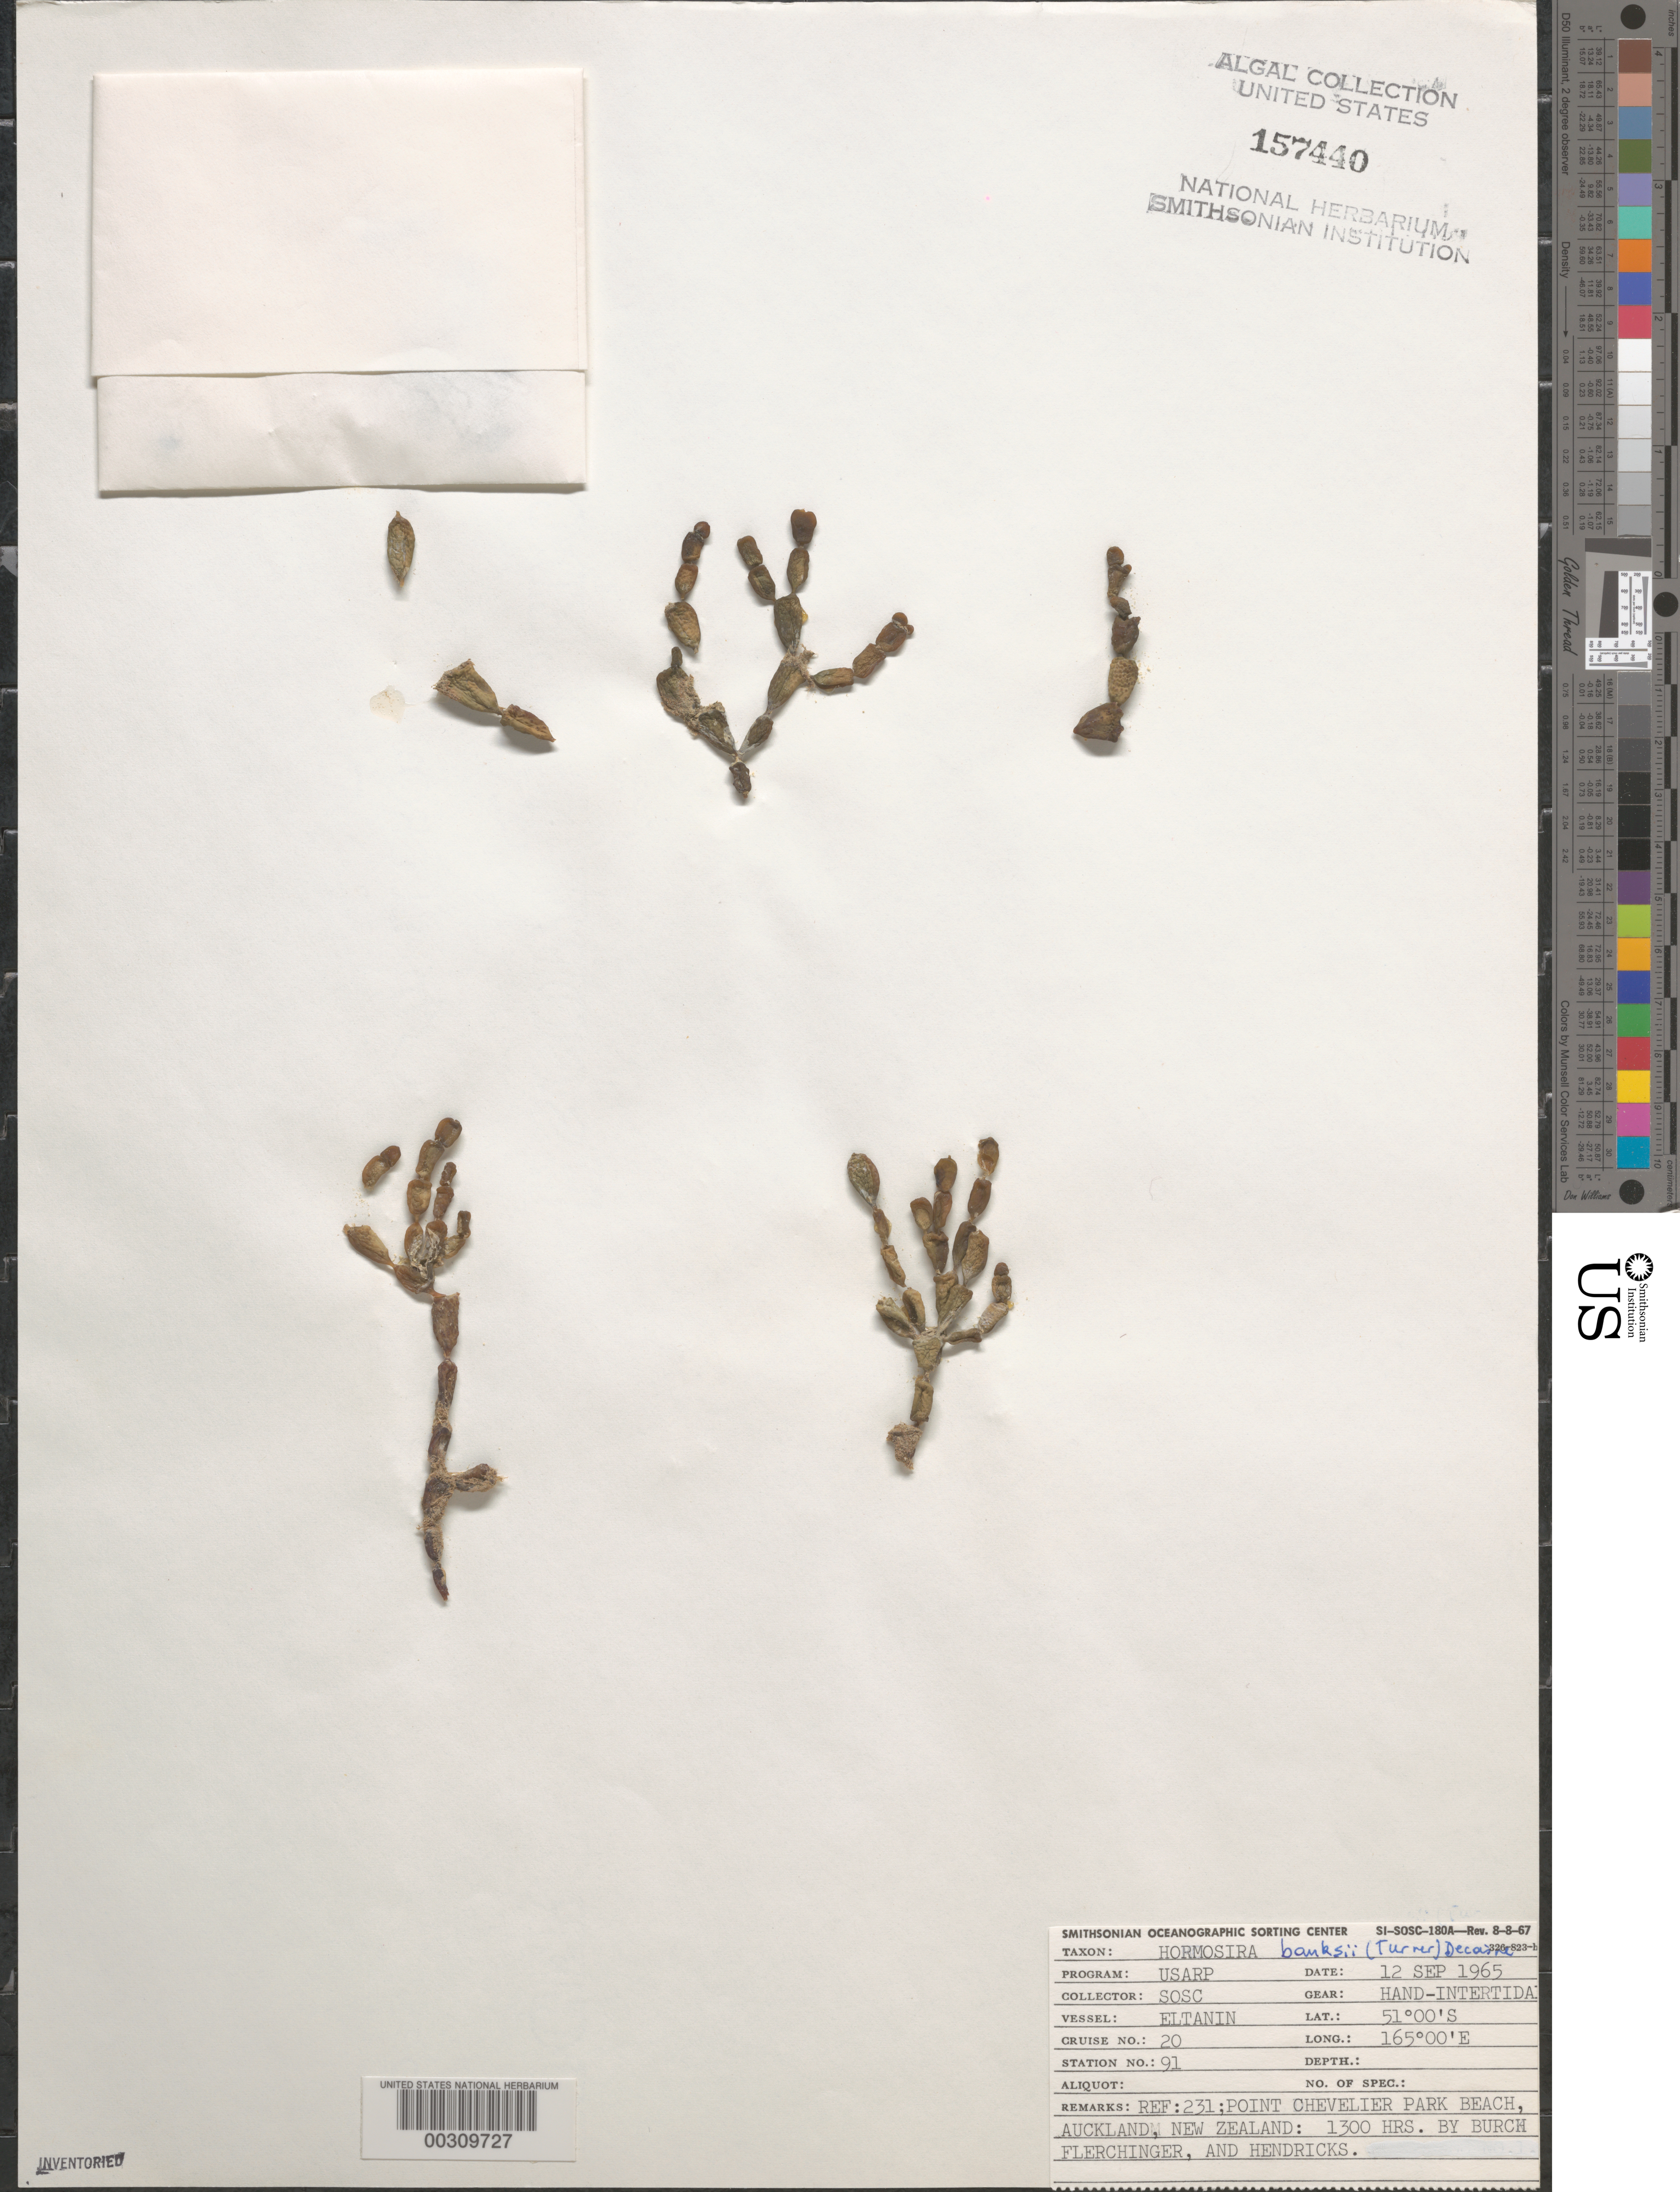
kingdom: Chromista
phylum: Ochrophyta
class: Phaeophyceae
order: Fucales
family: Hormosiraceae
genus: Hormosira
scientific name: Hormosira banksii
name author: (Turner) Decne.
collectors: -. Burch, -. Flerchinger & -. Hendricks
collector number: Station 91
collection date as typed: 12 Sep 1965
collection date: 1965-09-12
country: New Zealand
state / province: Auckland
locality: Auckland, point chevalier park beach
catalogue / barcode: US 157440